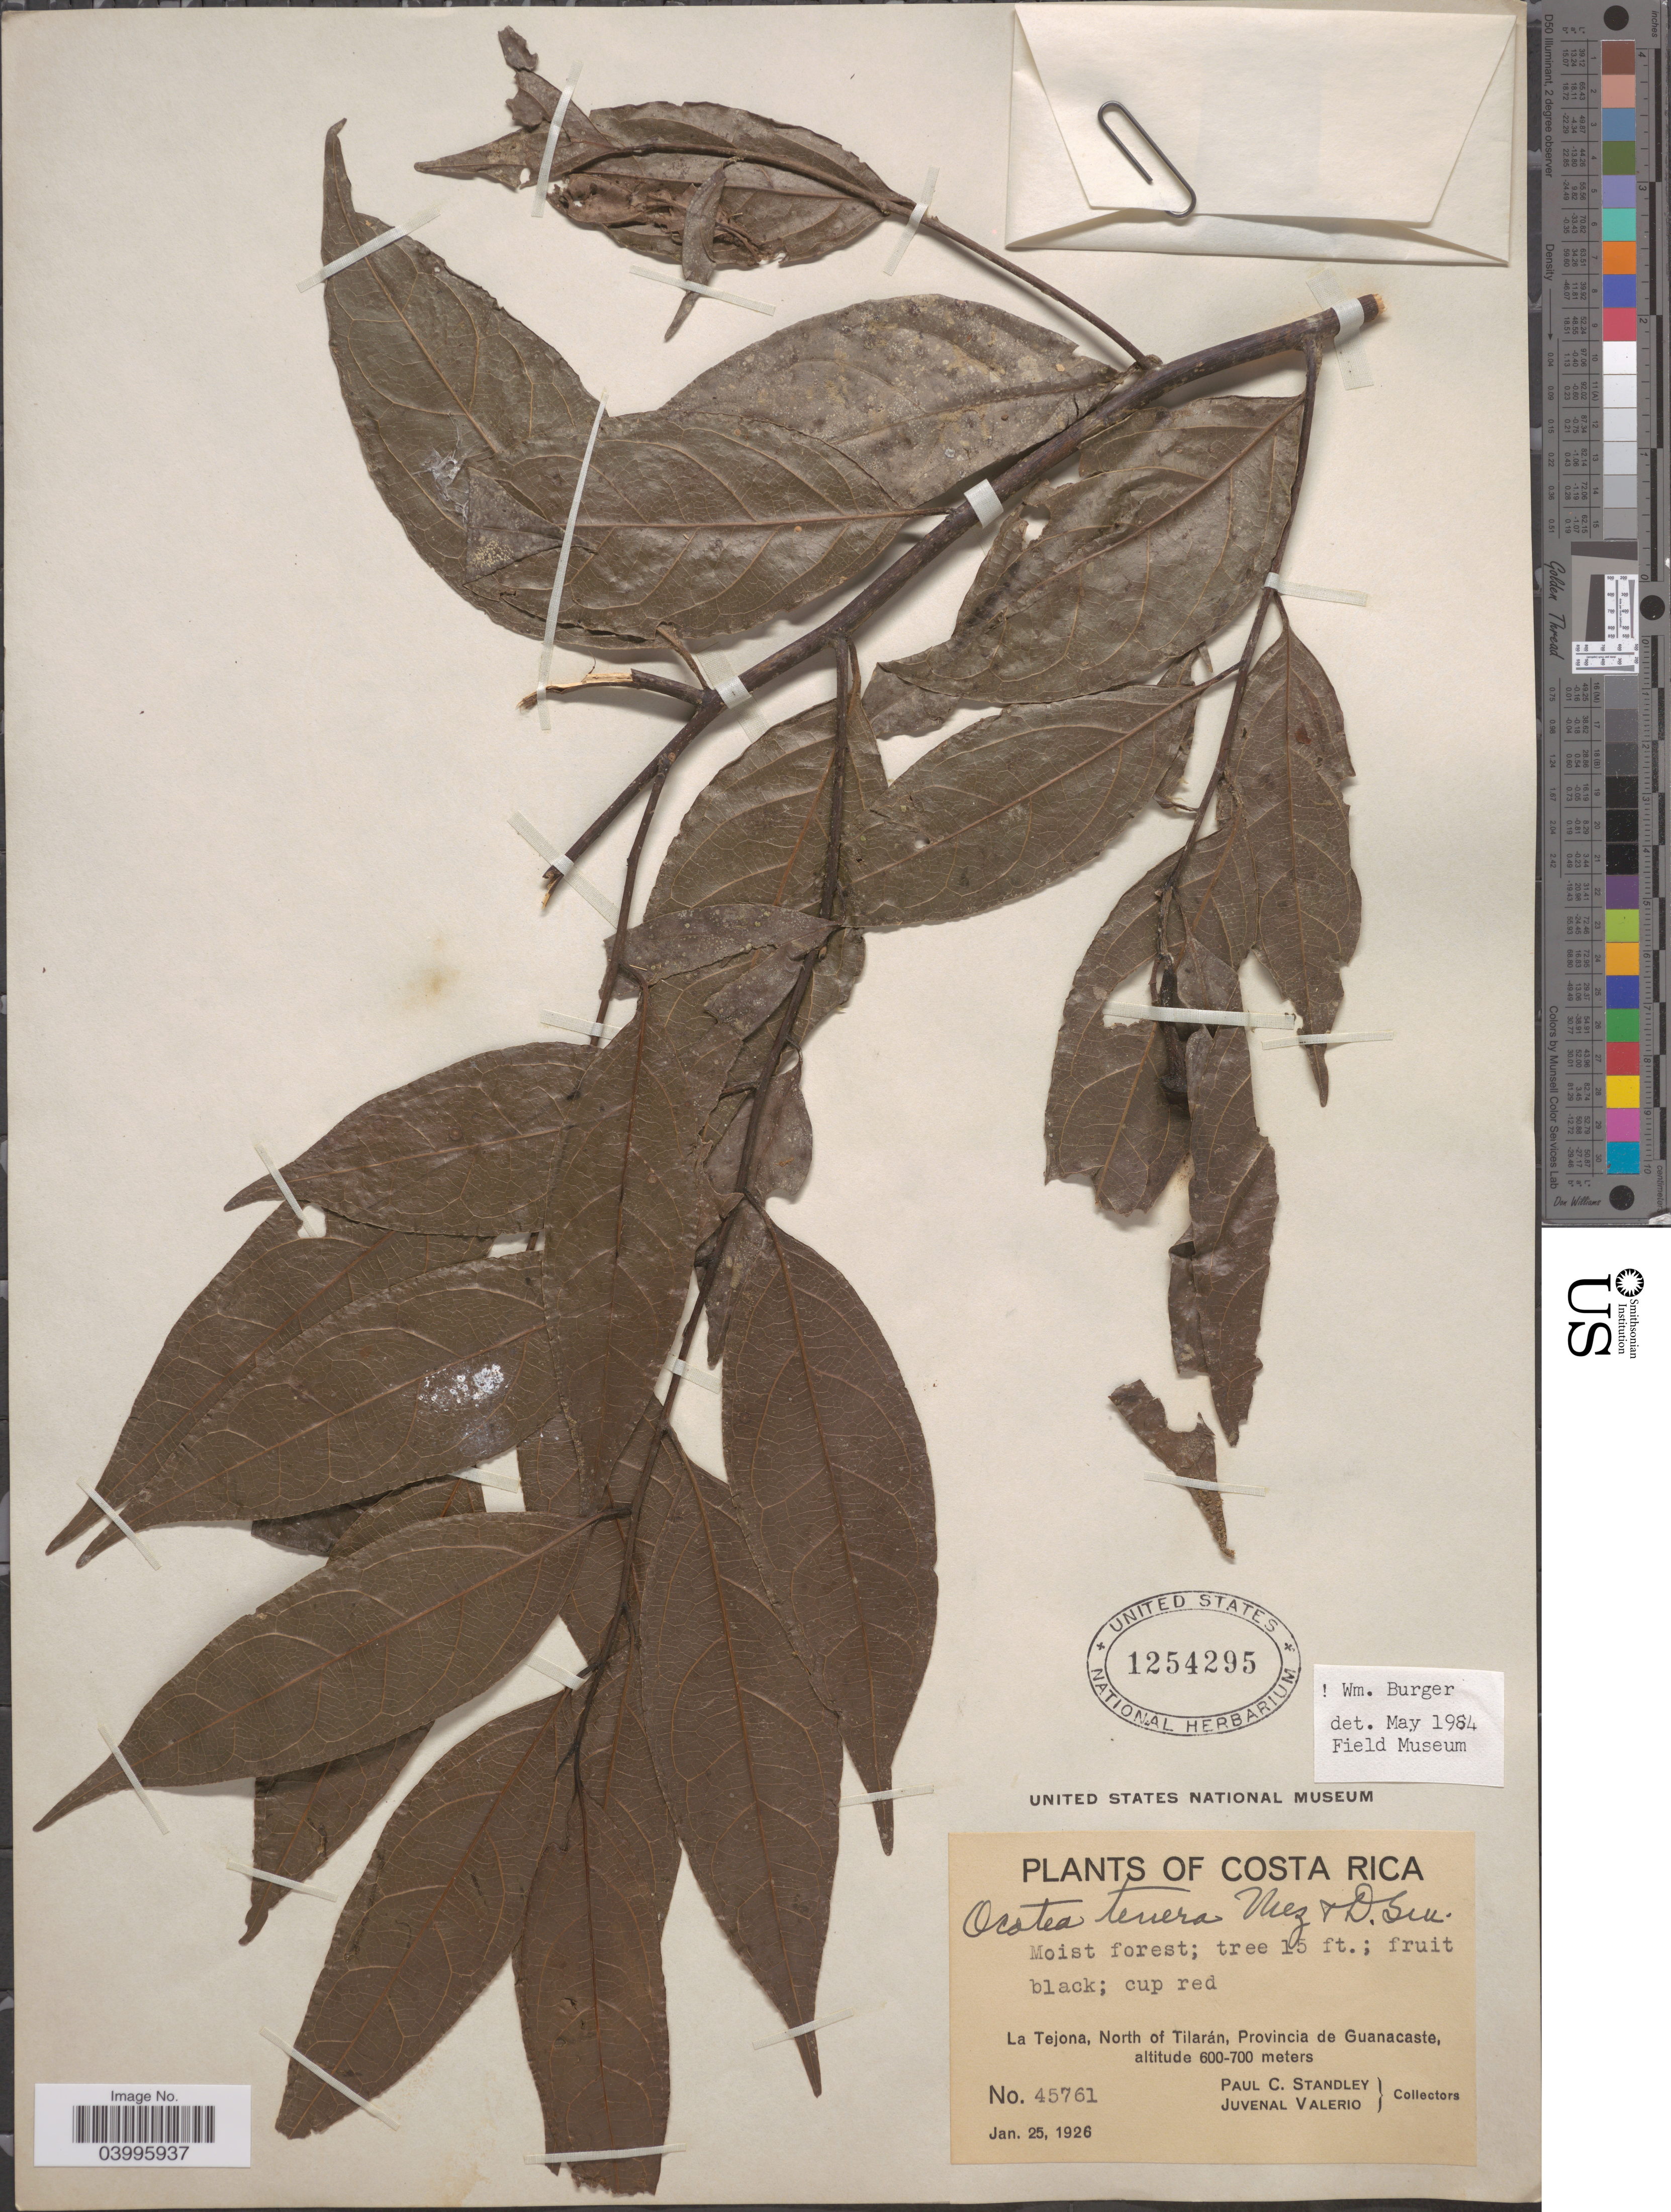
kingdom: Plantae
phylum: Tracheophyta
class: Magnoliopsida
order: Laurales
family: Lauraceae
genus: Ocotea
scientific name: Ocotea tenera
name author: Mez & Donn. Sm.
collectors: P. C. Standley & J. Valerio R.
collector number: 45761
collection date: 1926-01-25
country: Costa Rica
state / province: Guanacaste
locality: La Tejona, North of Tilarán.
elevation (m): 600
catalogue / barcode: US 1254295